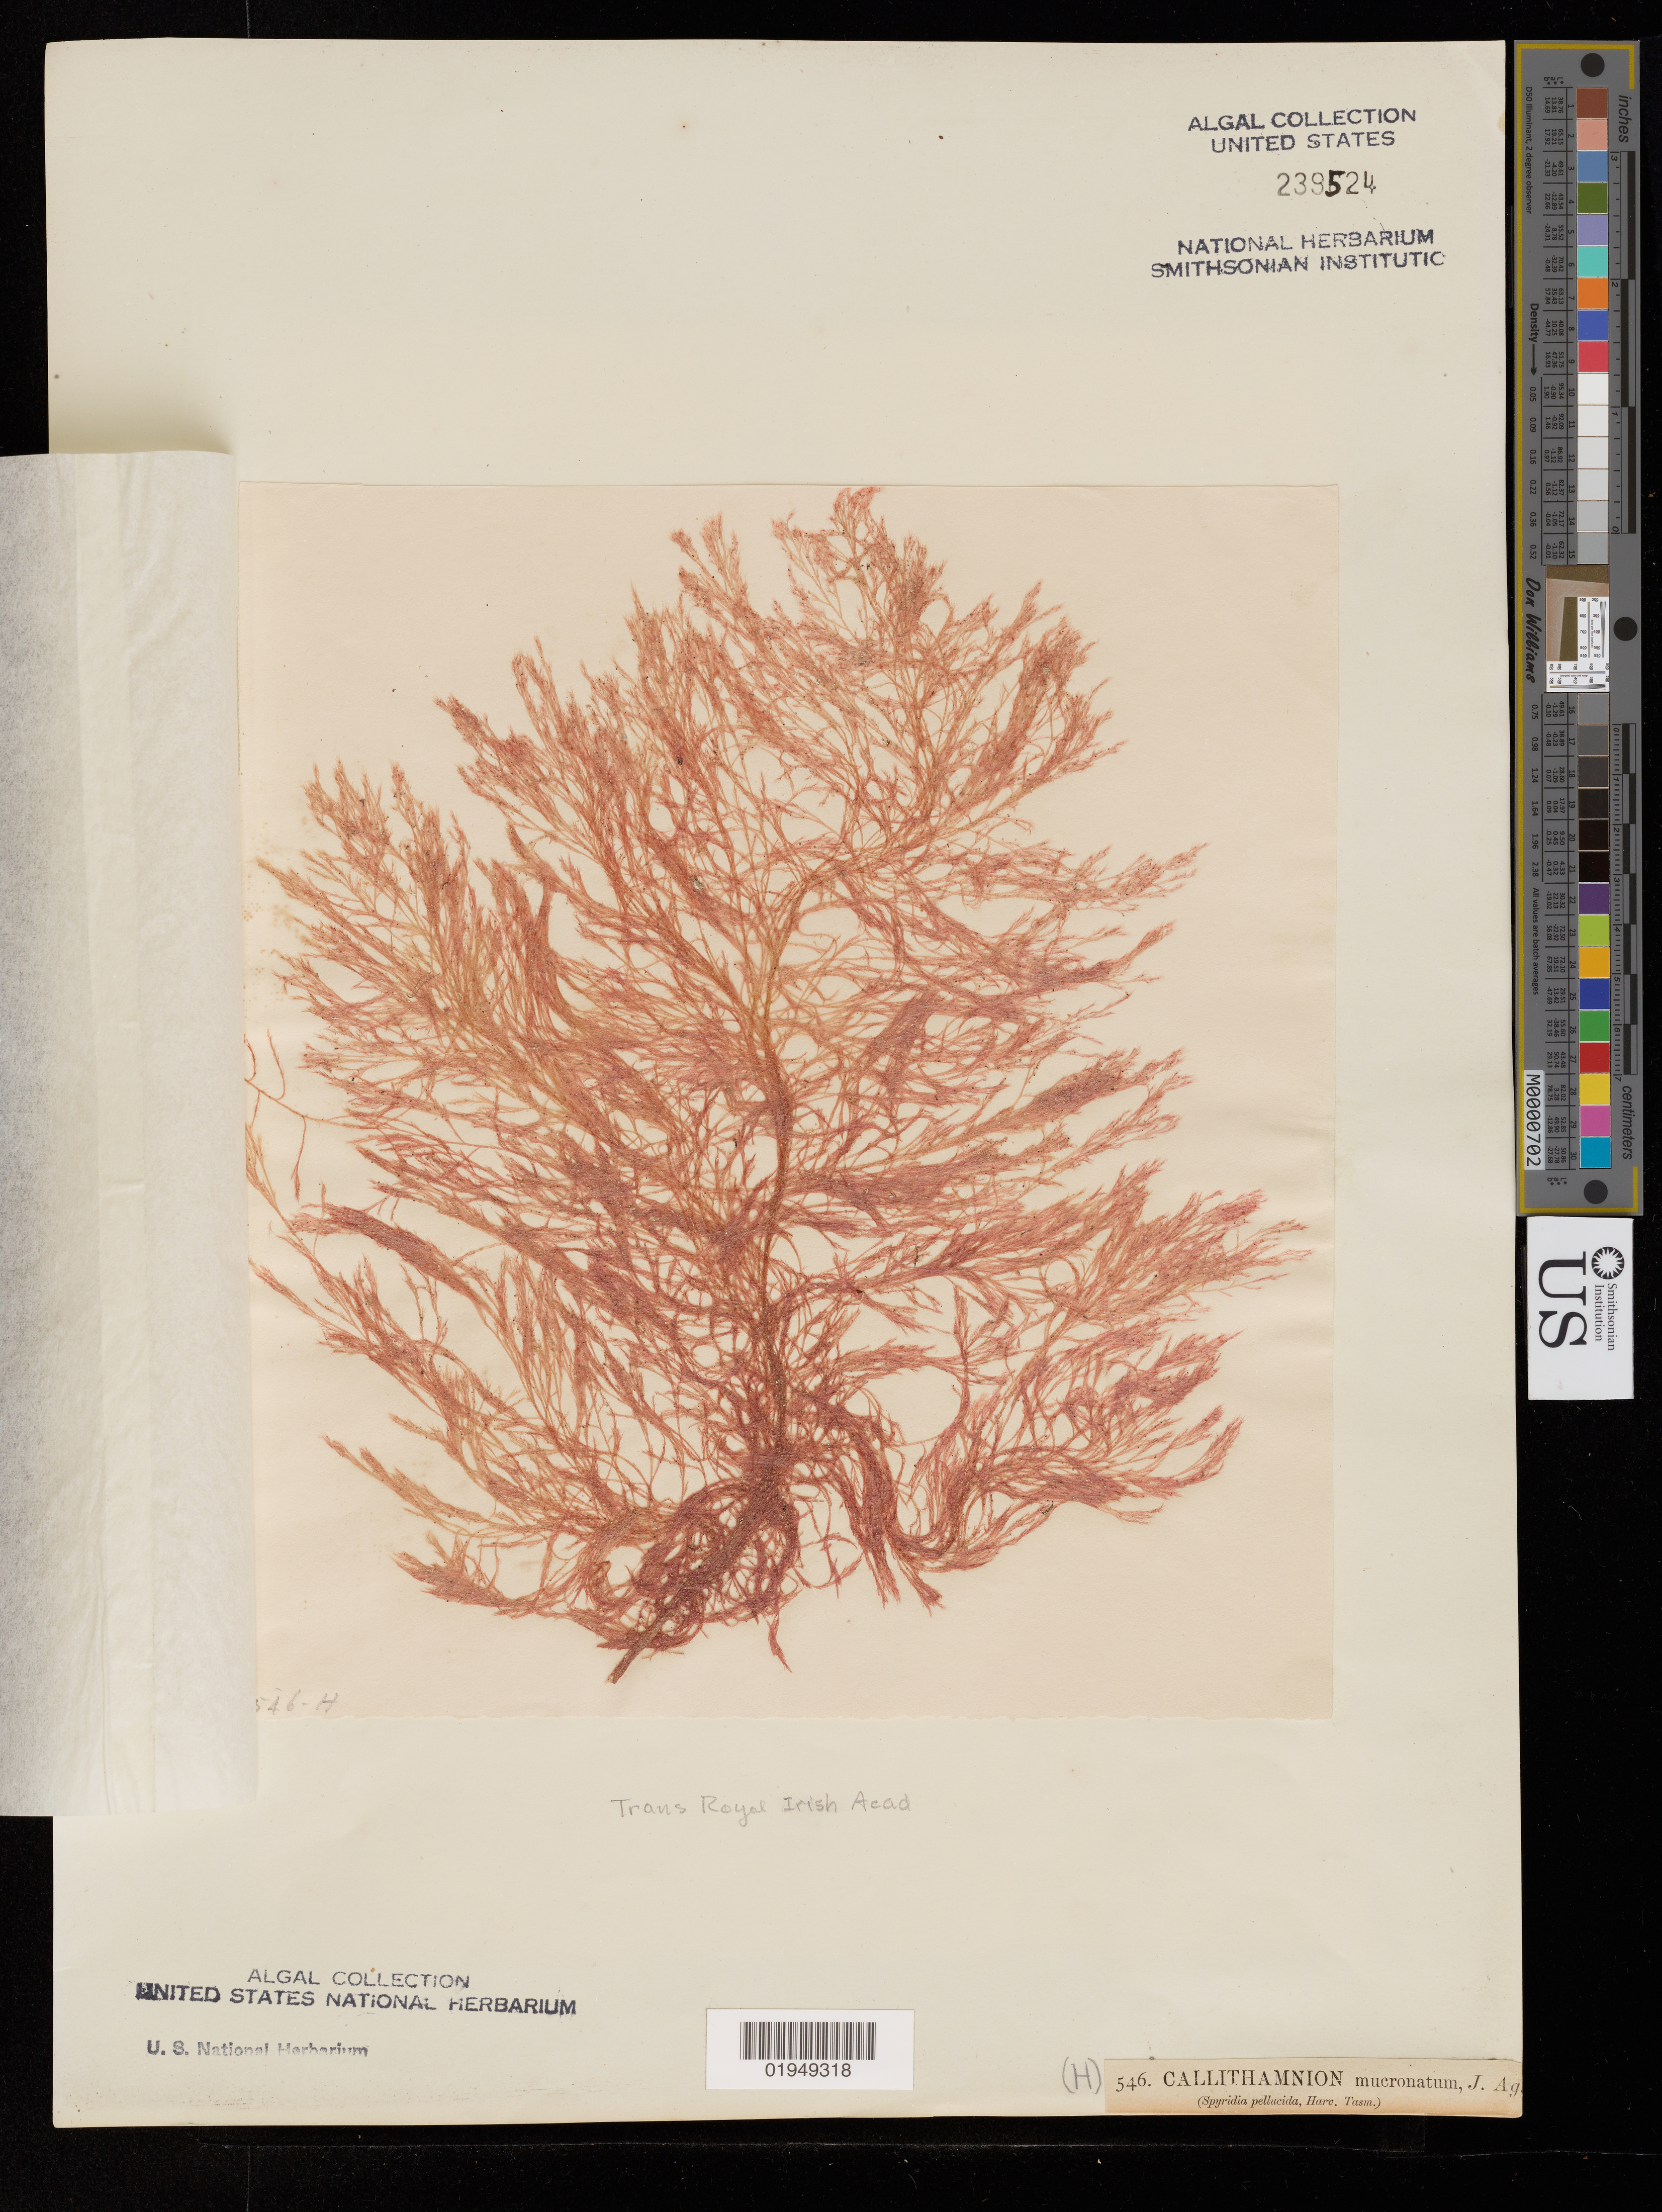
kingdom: Plantae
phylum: Rhodophyta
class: Florideophyceae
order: Ceramiales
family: Callithamniaceae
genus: Callithamnion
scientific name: Callithamnion mucronatum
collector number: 546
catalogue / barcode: US 239524